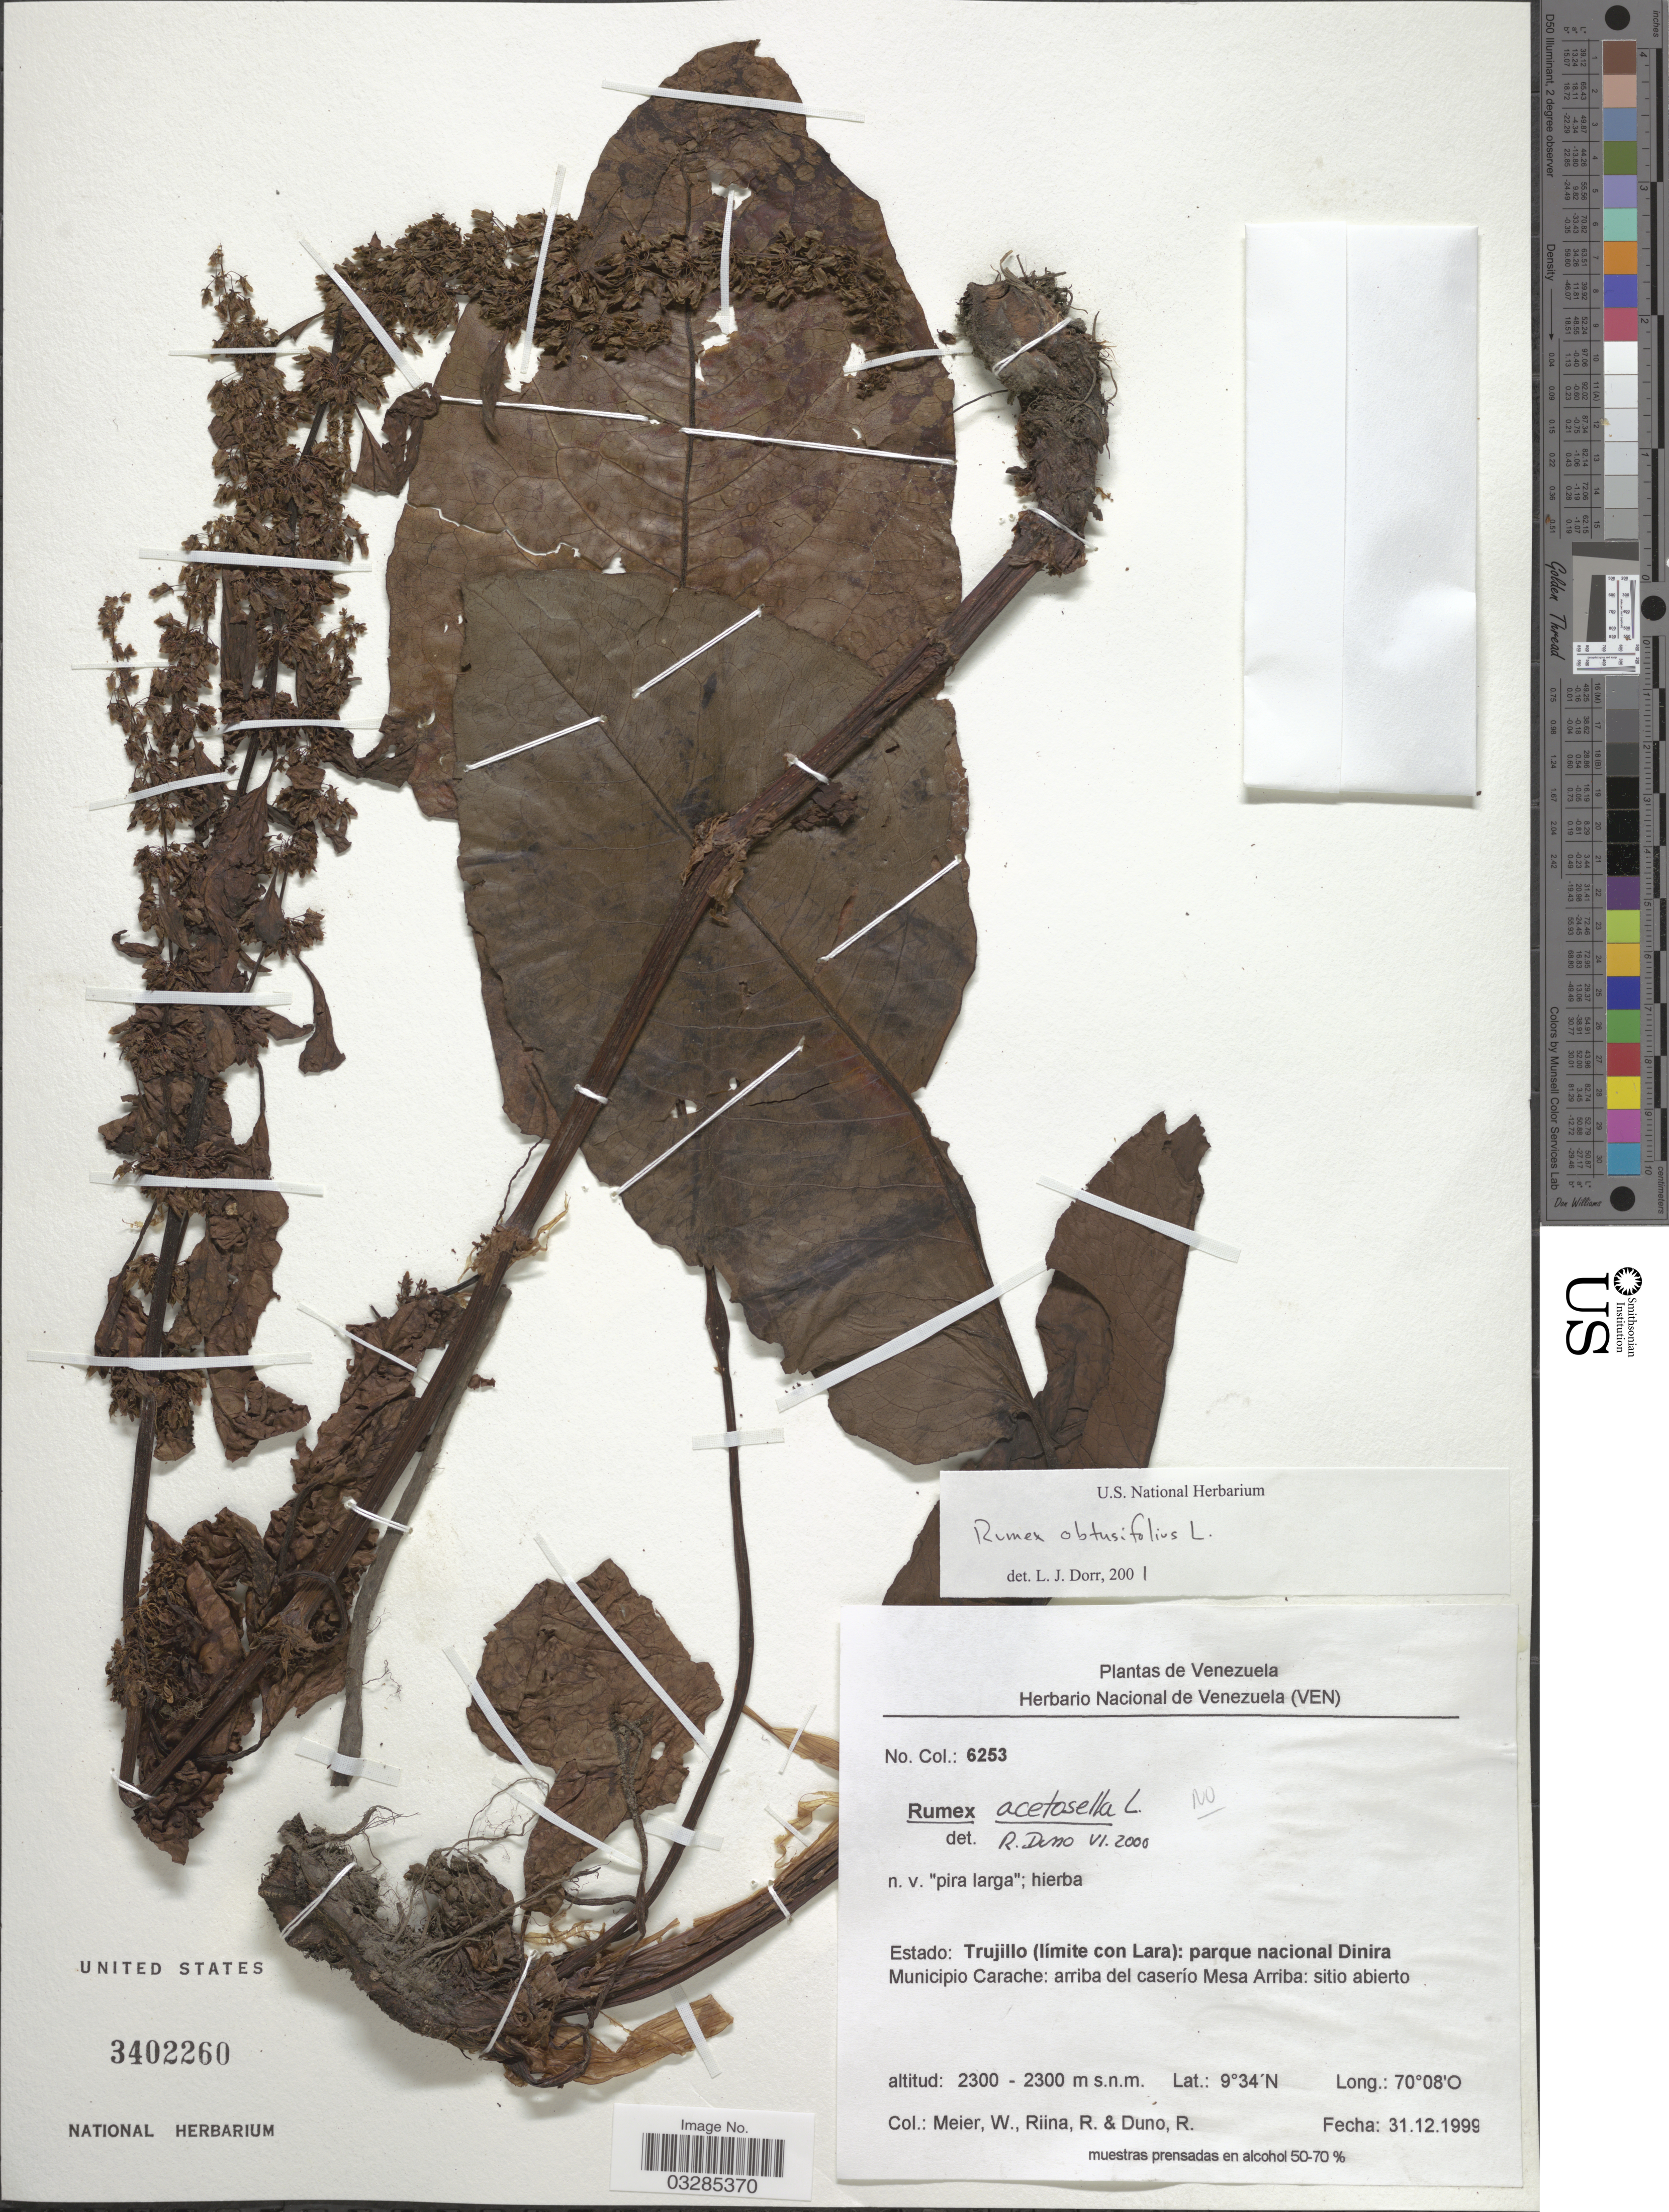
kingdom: Plantae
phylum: Tracheophyta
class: Magnoliopsida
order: Caryophyllales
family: Polygonaceae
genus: Rumex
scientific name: Rumex obtusifolius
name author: L.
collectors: W. Meier, R. Riina & R. Duno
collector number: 6253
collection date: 1999-12-31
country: Venezuela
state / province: Trujillo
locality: Estado: Trujillo (límite con Lara): parque nacional Dinira. Municipio Carache: arriba del caserío Mesa Arriba.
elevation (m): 2300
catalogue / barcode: US 3402260